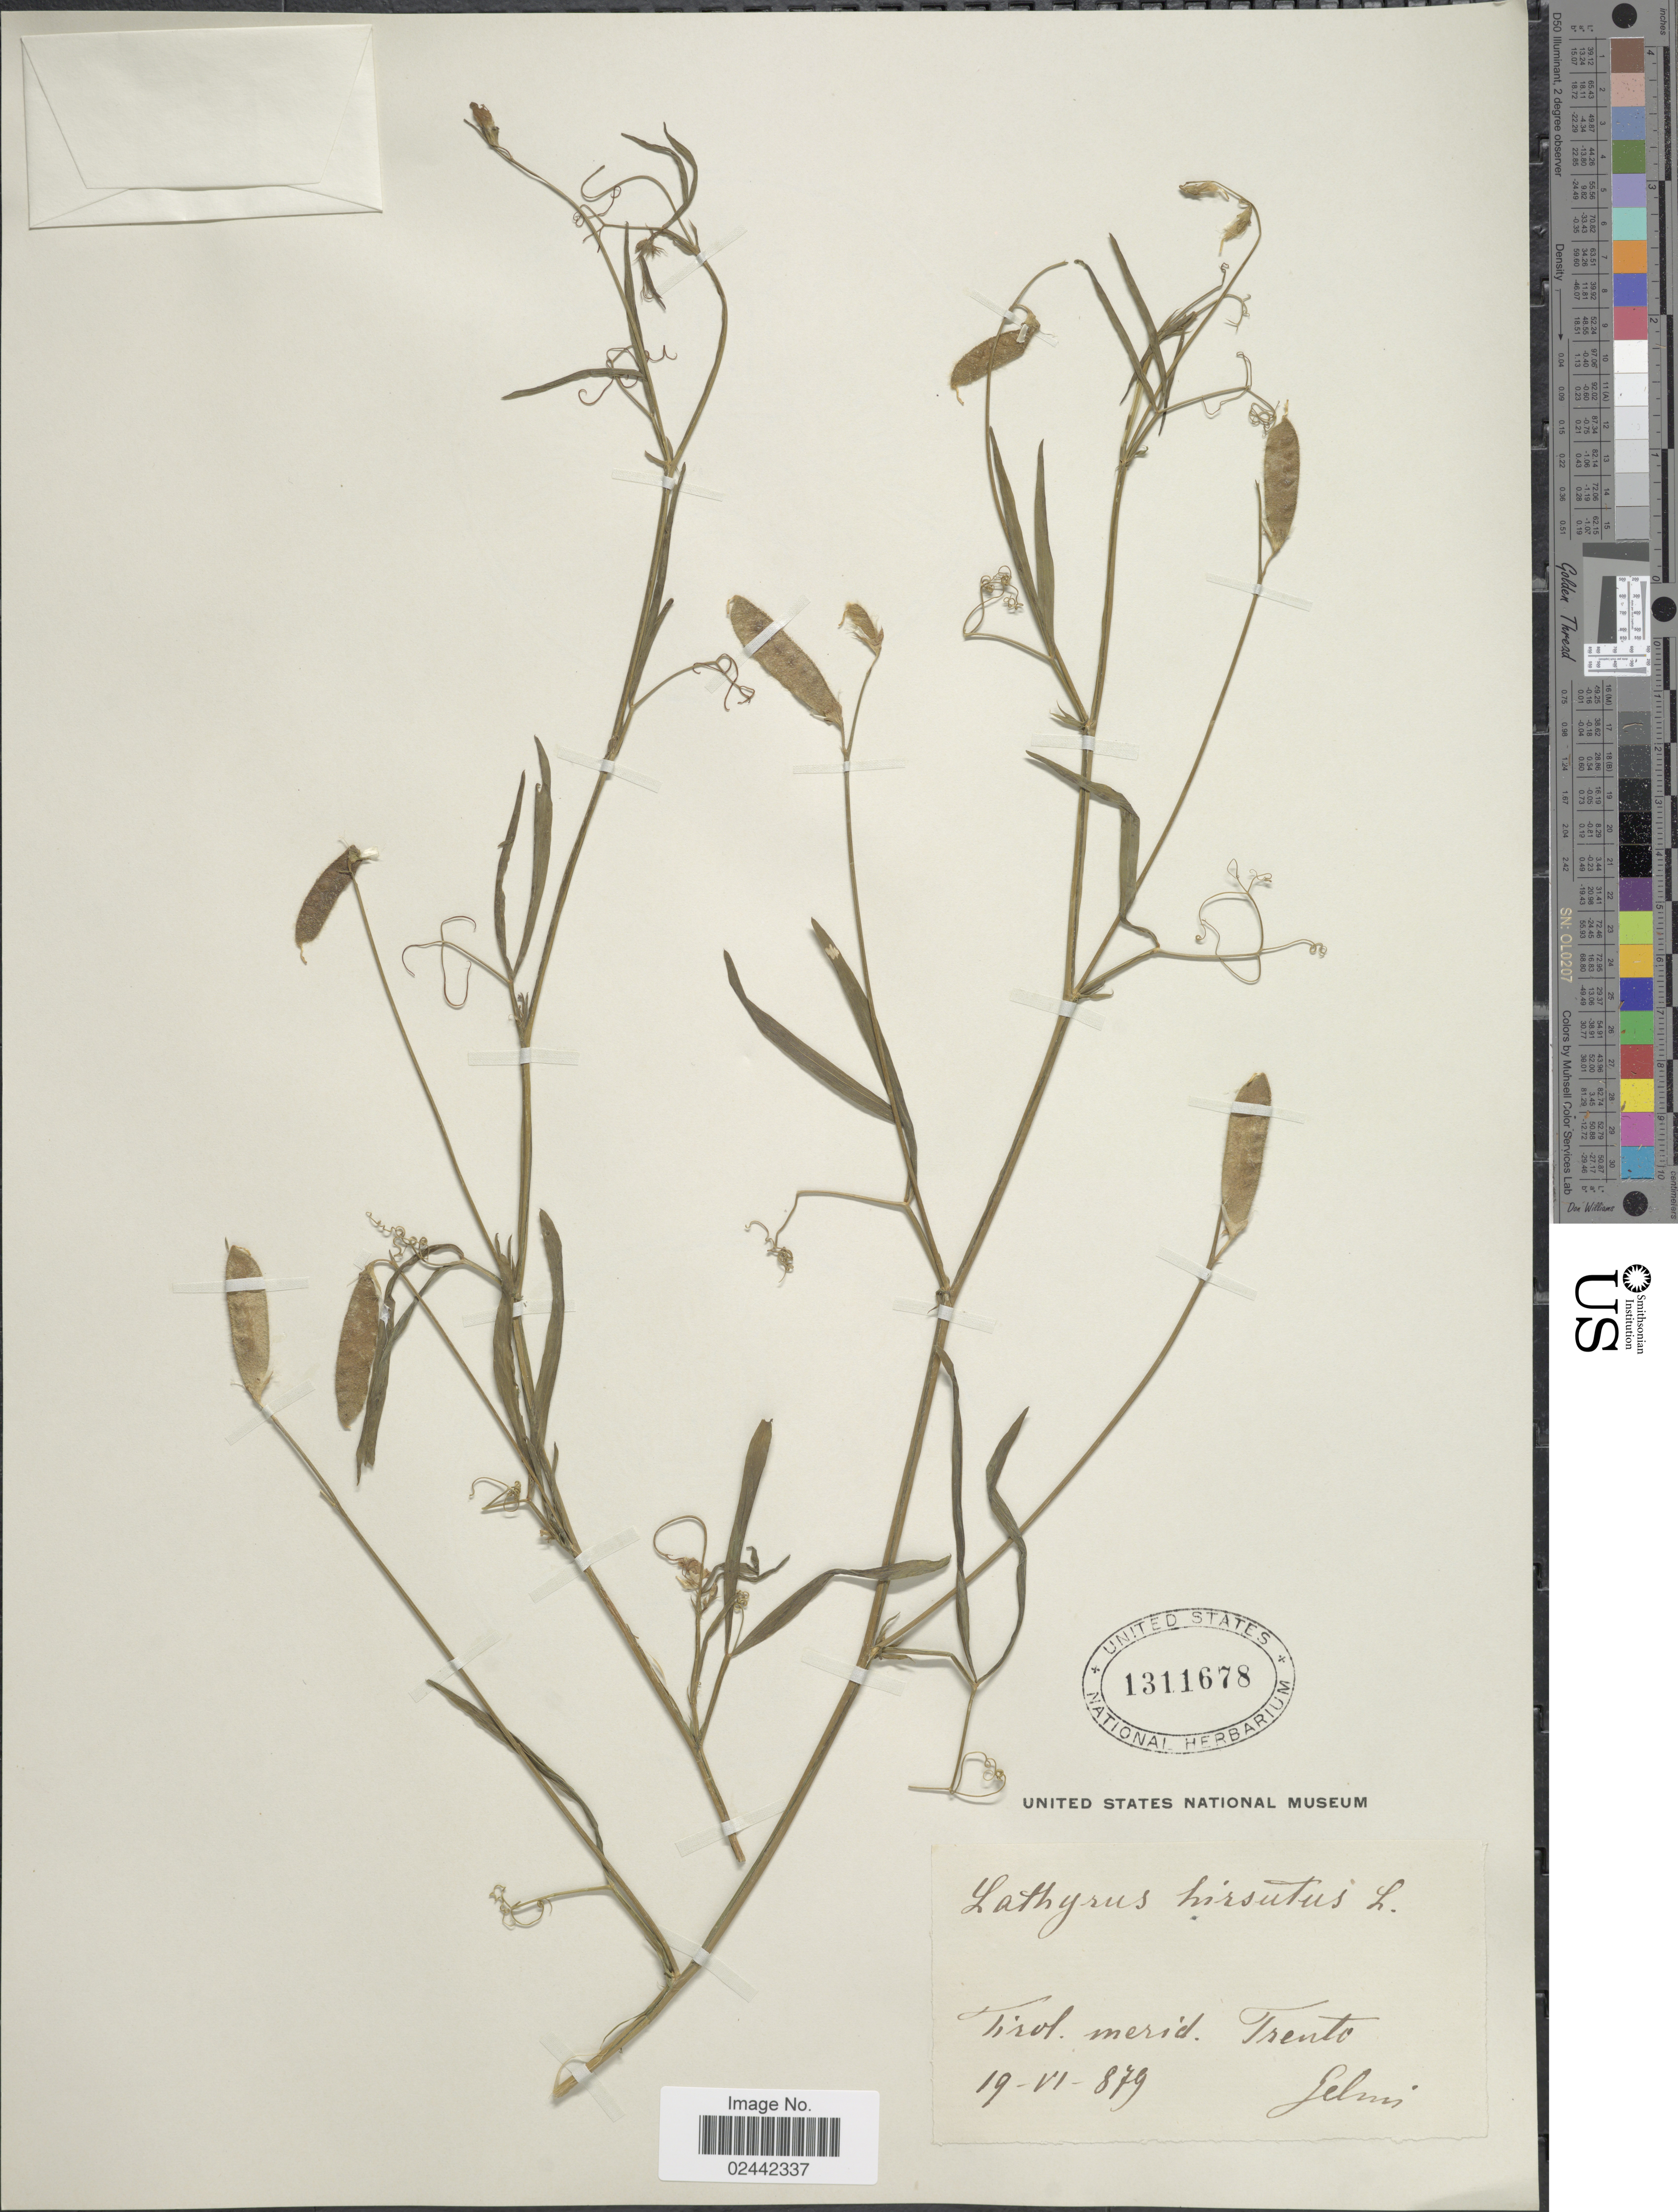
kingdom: Plantae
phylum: Tracheophyta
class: Magnoliopsida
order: Fabales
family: Fabaceae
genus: Lathyrus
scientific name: Lathyrus hirsutus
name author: L.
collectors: -. Gelmi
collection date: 1879-06-19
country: Italy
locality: Tirol. merid, Trento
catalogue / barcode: US 1311678